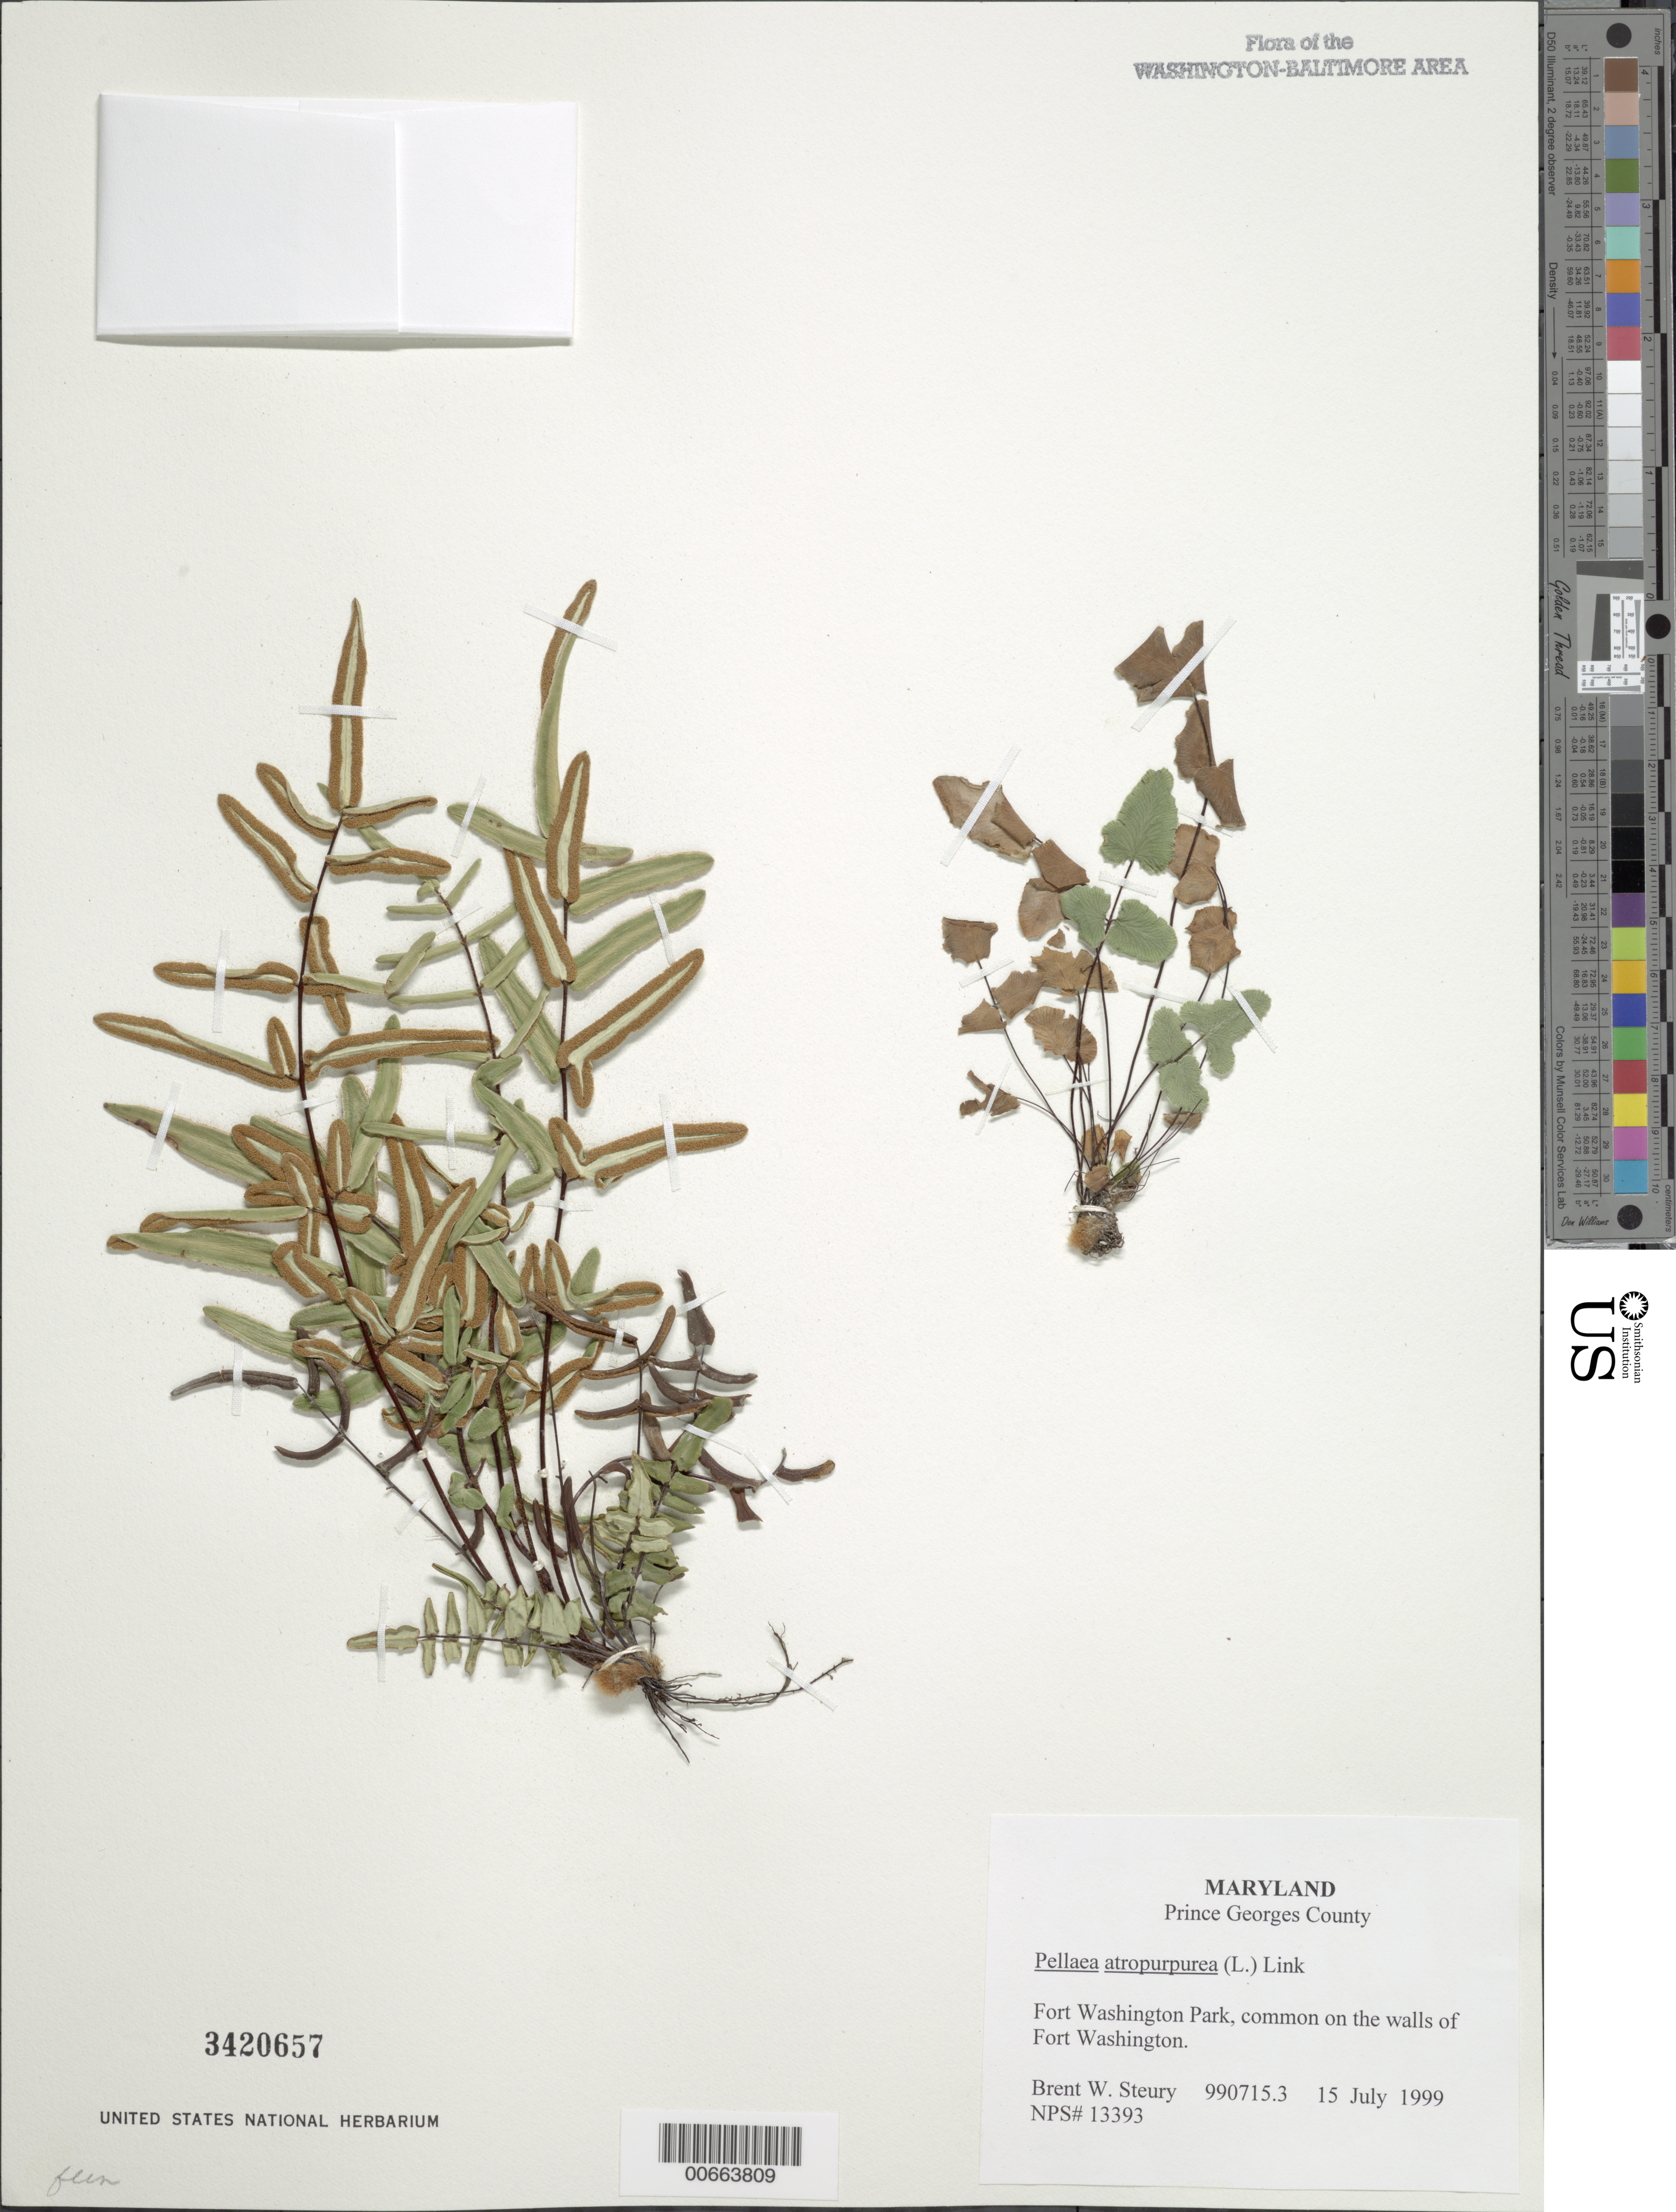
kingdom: Plantae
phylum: Tracheophyta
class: Polypodiopsida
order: Polypodiales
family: Pteridaceae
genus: Pellaea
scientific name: Pellaea atropurpurea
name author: (L.) Link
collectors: B. Steury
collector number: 990715.3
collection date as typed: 15 Jul 1999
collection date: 1999-07-15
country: United States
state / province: Maryland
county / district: Prince George's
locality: Fort Washington Park, on walls of Fort Washington.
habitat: Common.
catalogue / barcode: US 3420657